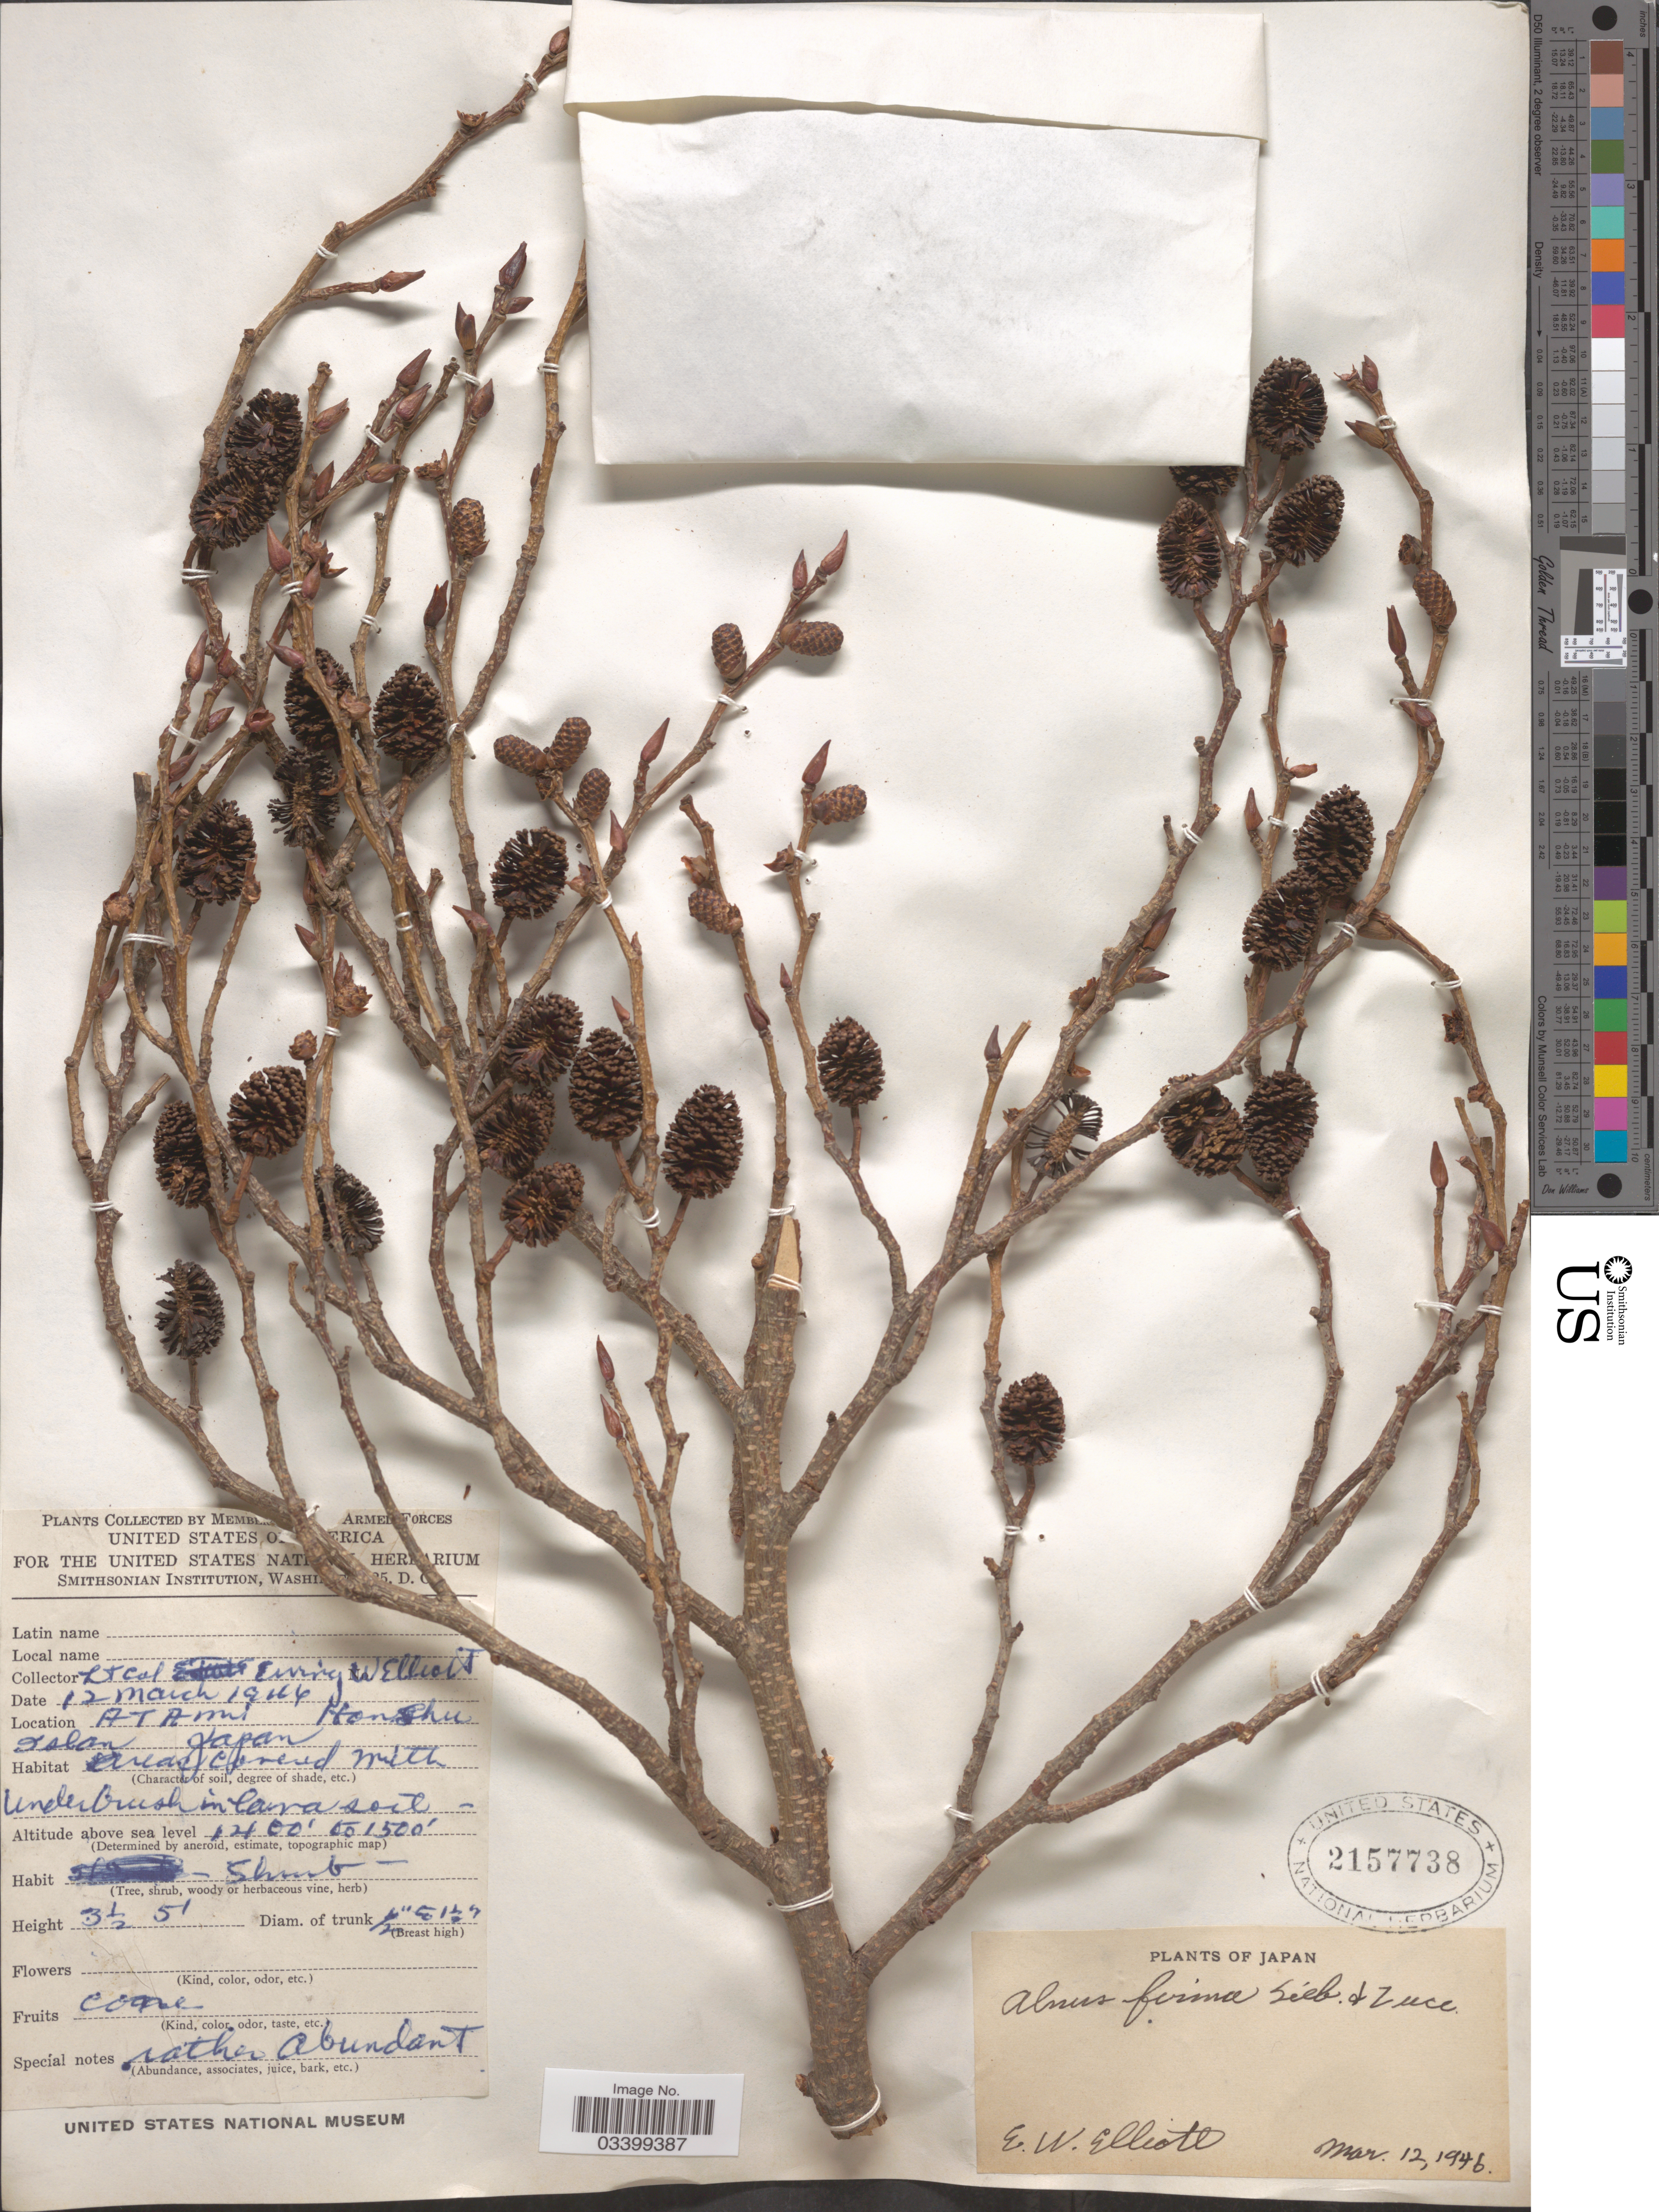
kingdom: Plantae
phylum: Tracheophyta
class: Magnoliopsida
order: Fagales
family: Betulaceae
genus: Alnus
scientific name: Alnus firma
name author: Siebold & Zucc.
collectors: E. Elliott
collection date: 1946-03-12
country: Japan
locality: Atami Honshu Islan.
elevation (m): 427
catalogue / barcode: US 2157738